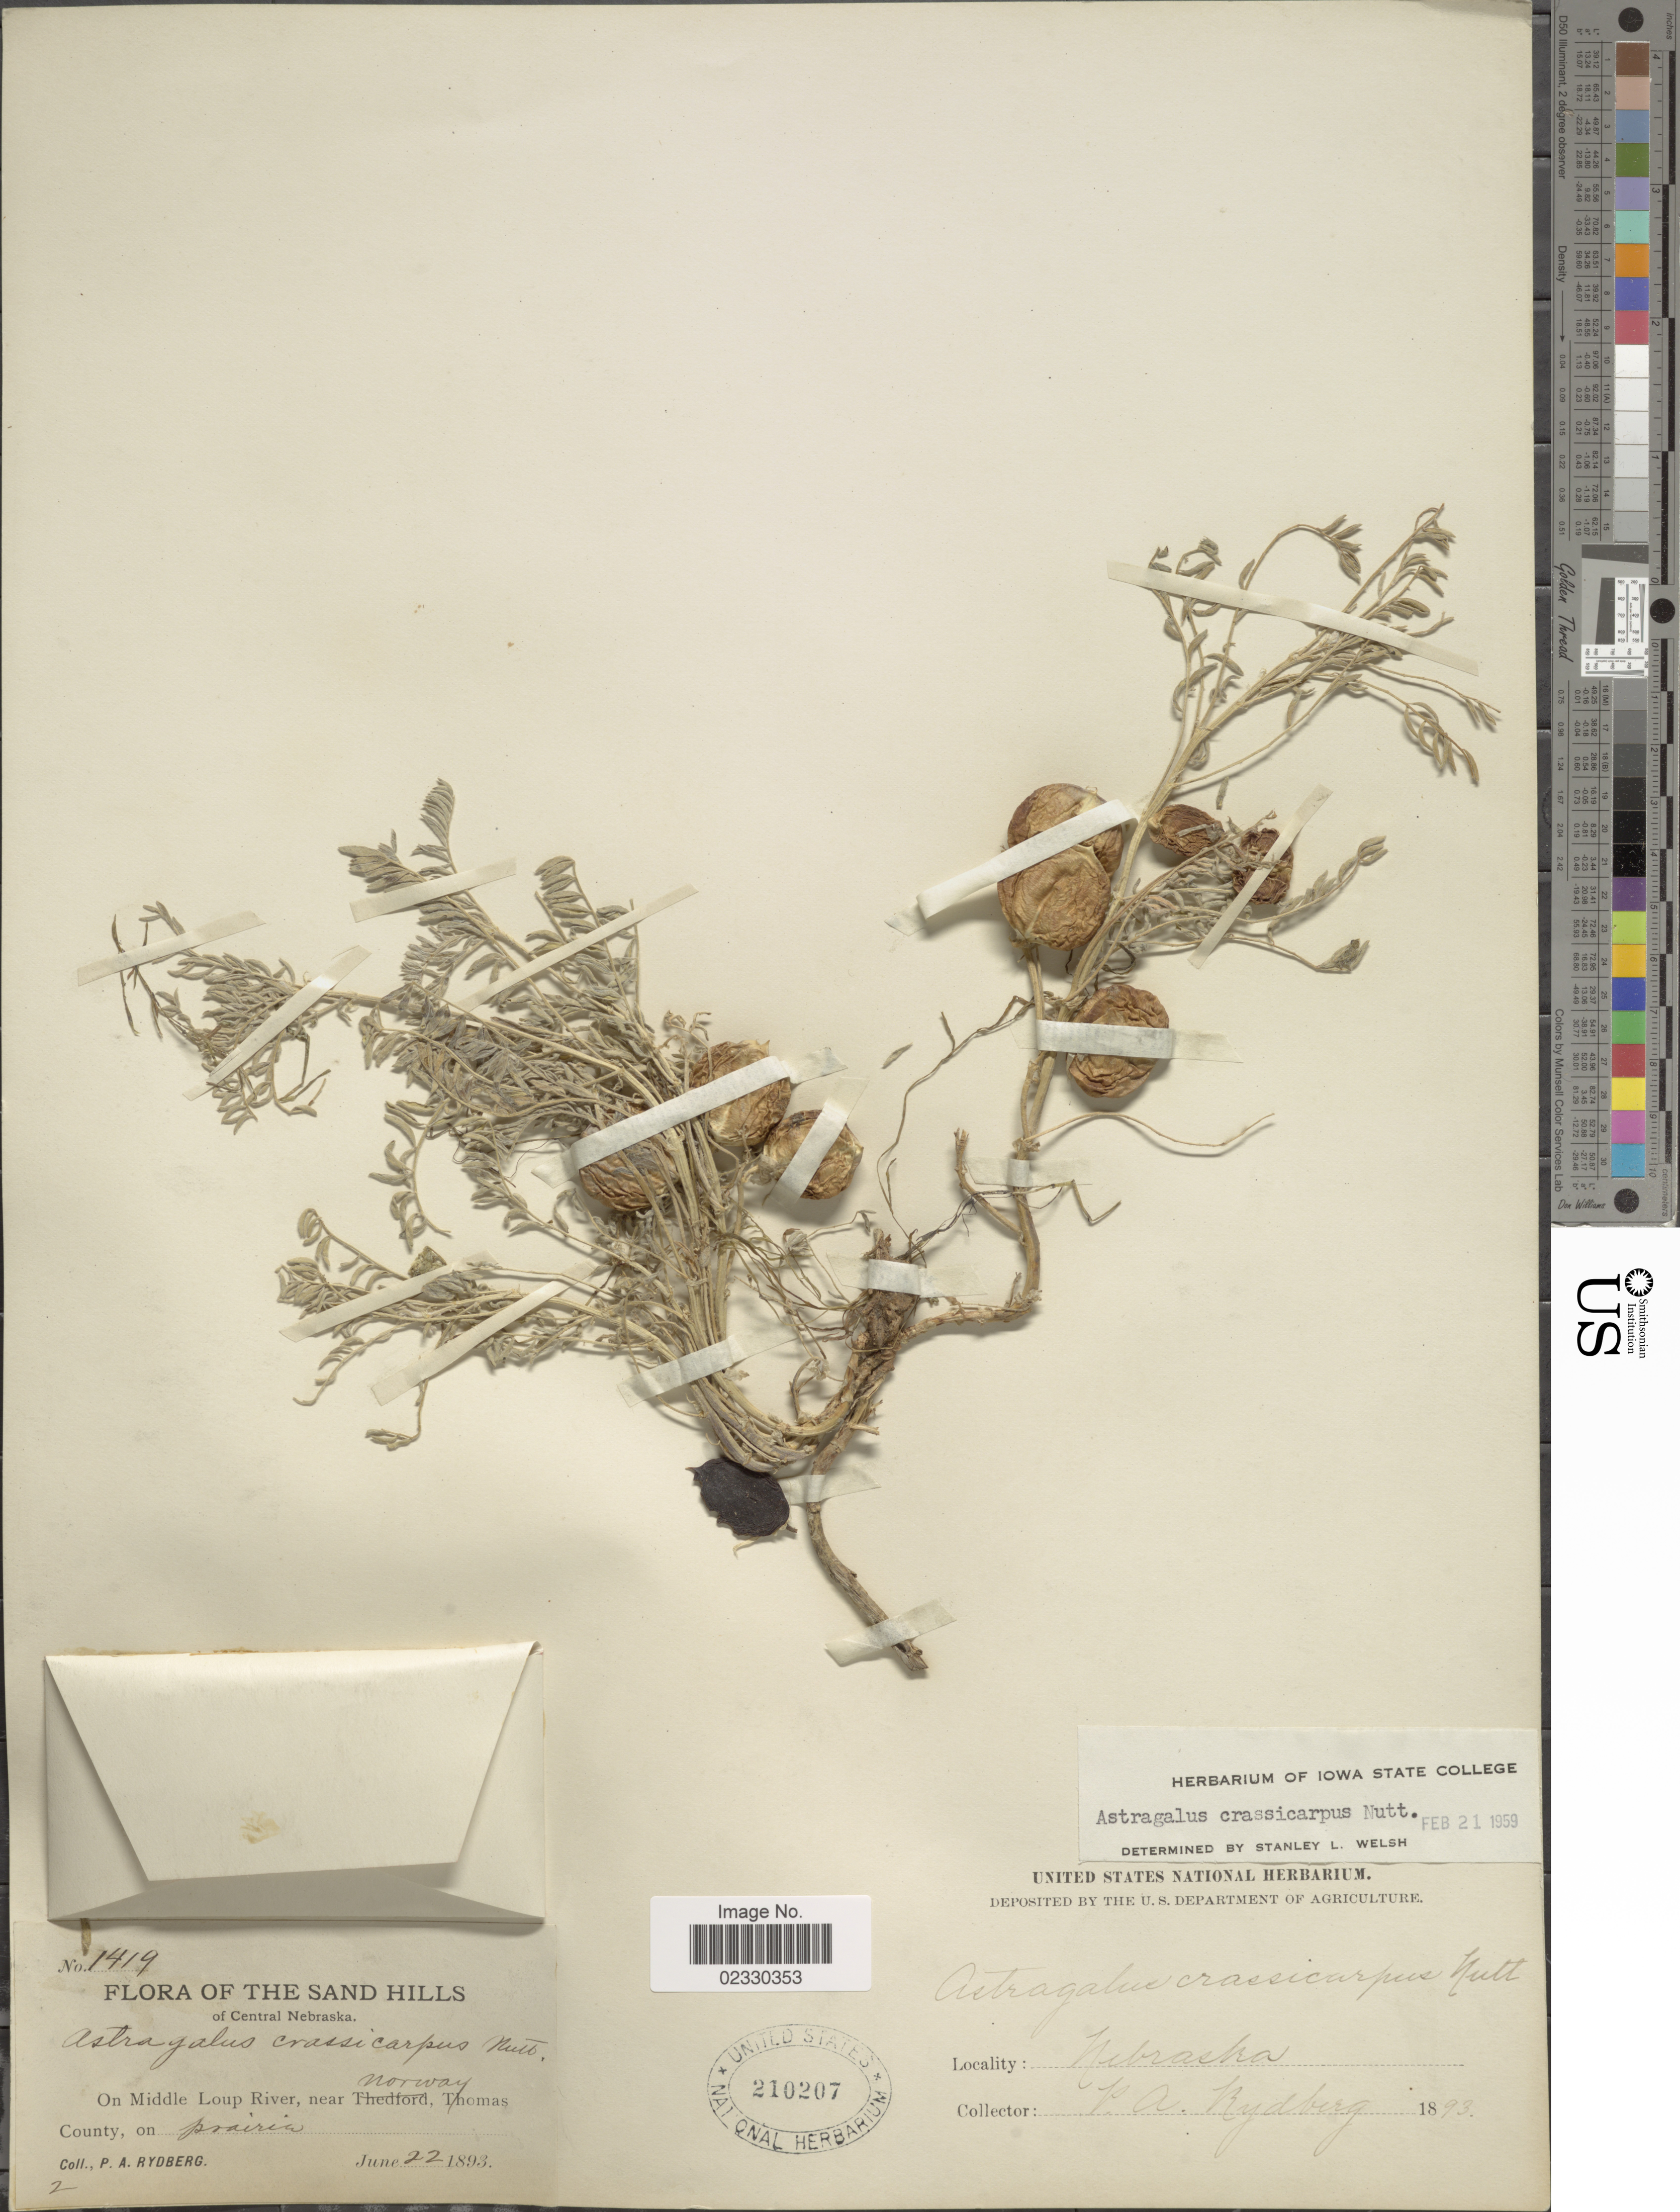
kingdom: Plantae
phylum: Tracheophyta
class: Magnoliopsida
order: Fabales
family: Fabaceae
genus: Astragalus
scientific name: Astragalus crassicarpus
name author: Nutt.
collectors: P. A. Rydberg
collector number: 1419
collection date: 1893-06-22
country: United States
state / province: Nebraska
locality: The Sand Hills of Central Nebraska, on Middle Loup River, near norway Thomas County, on prairies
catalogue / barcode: US 210207